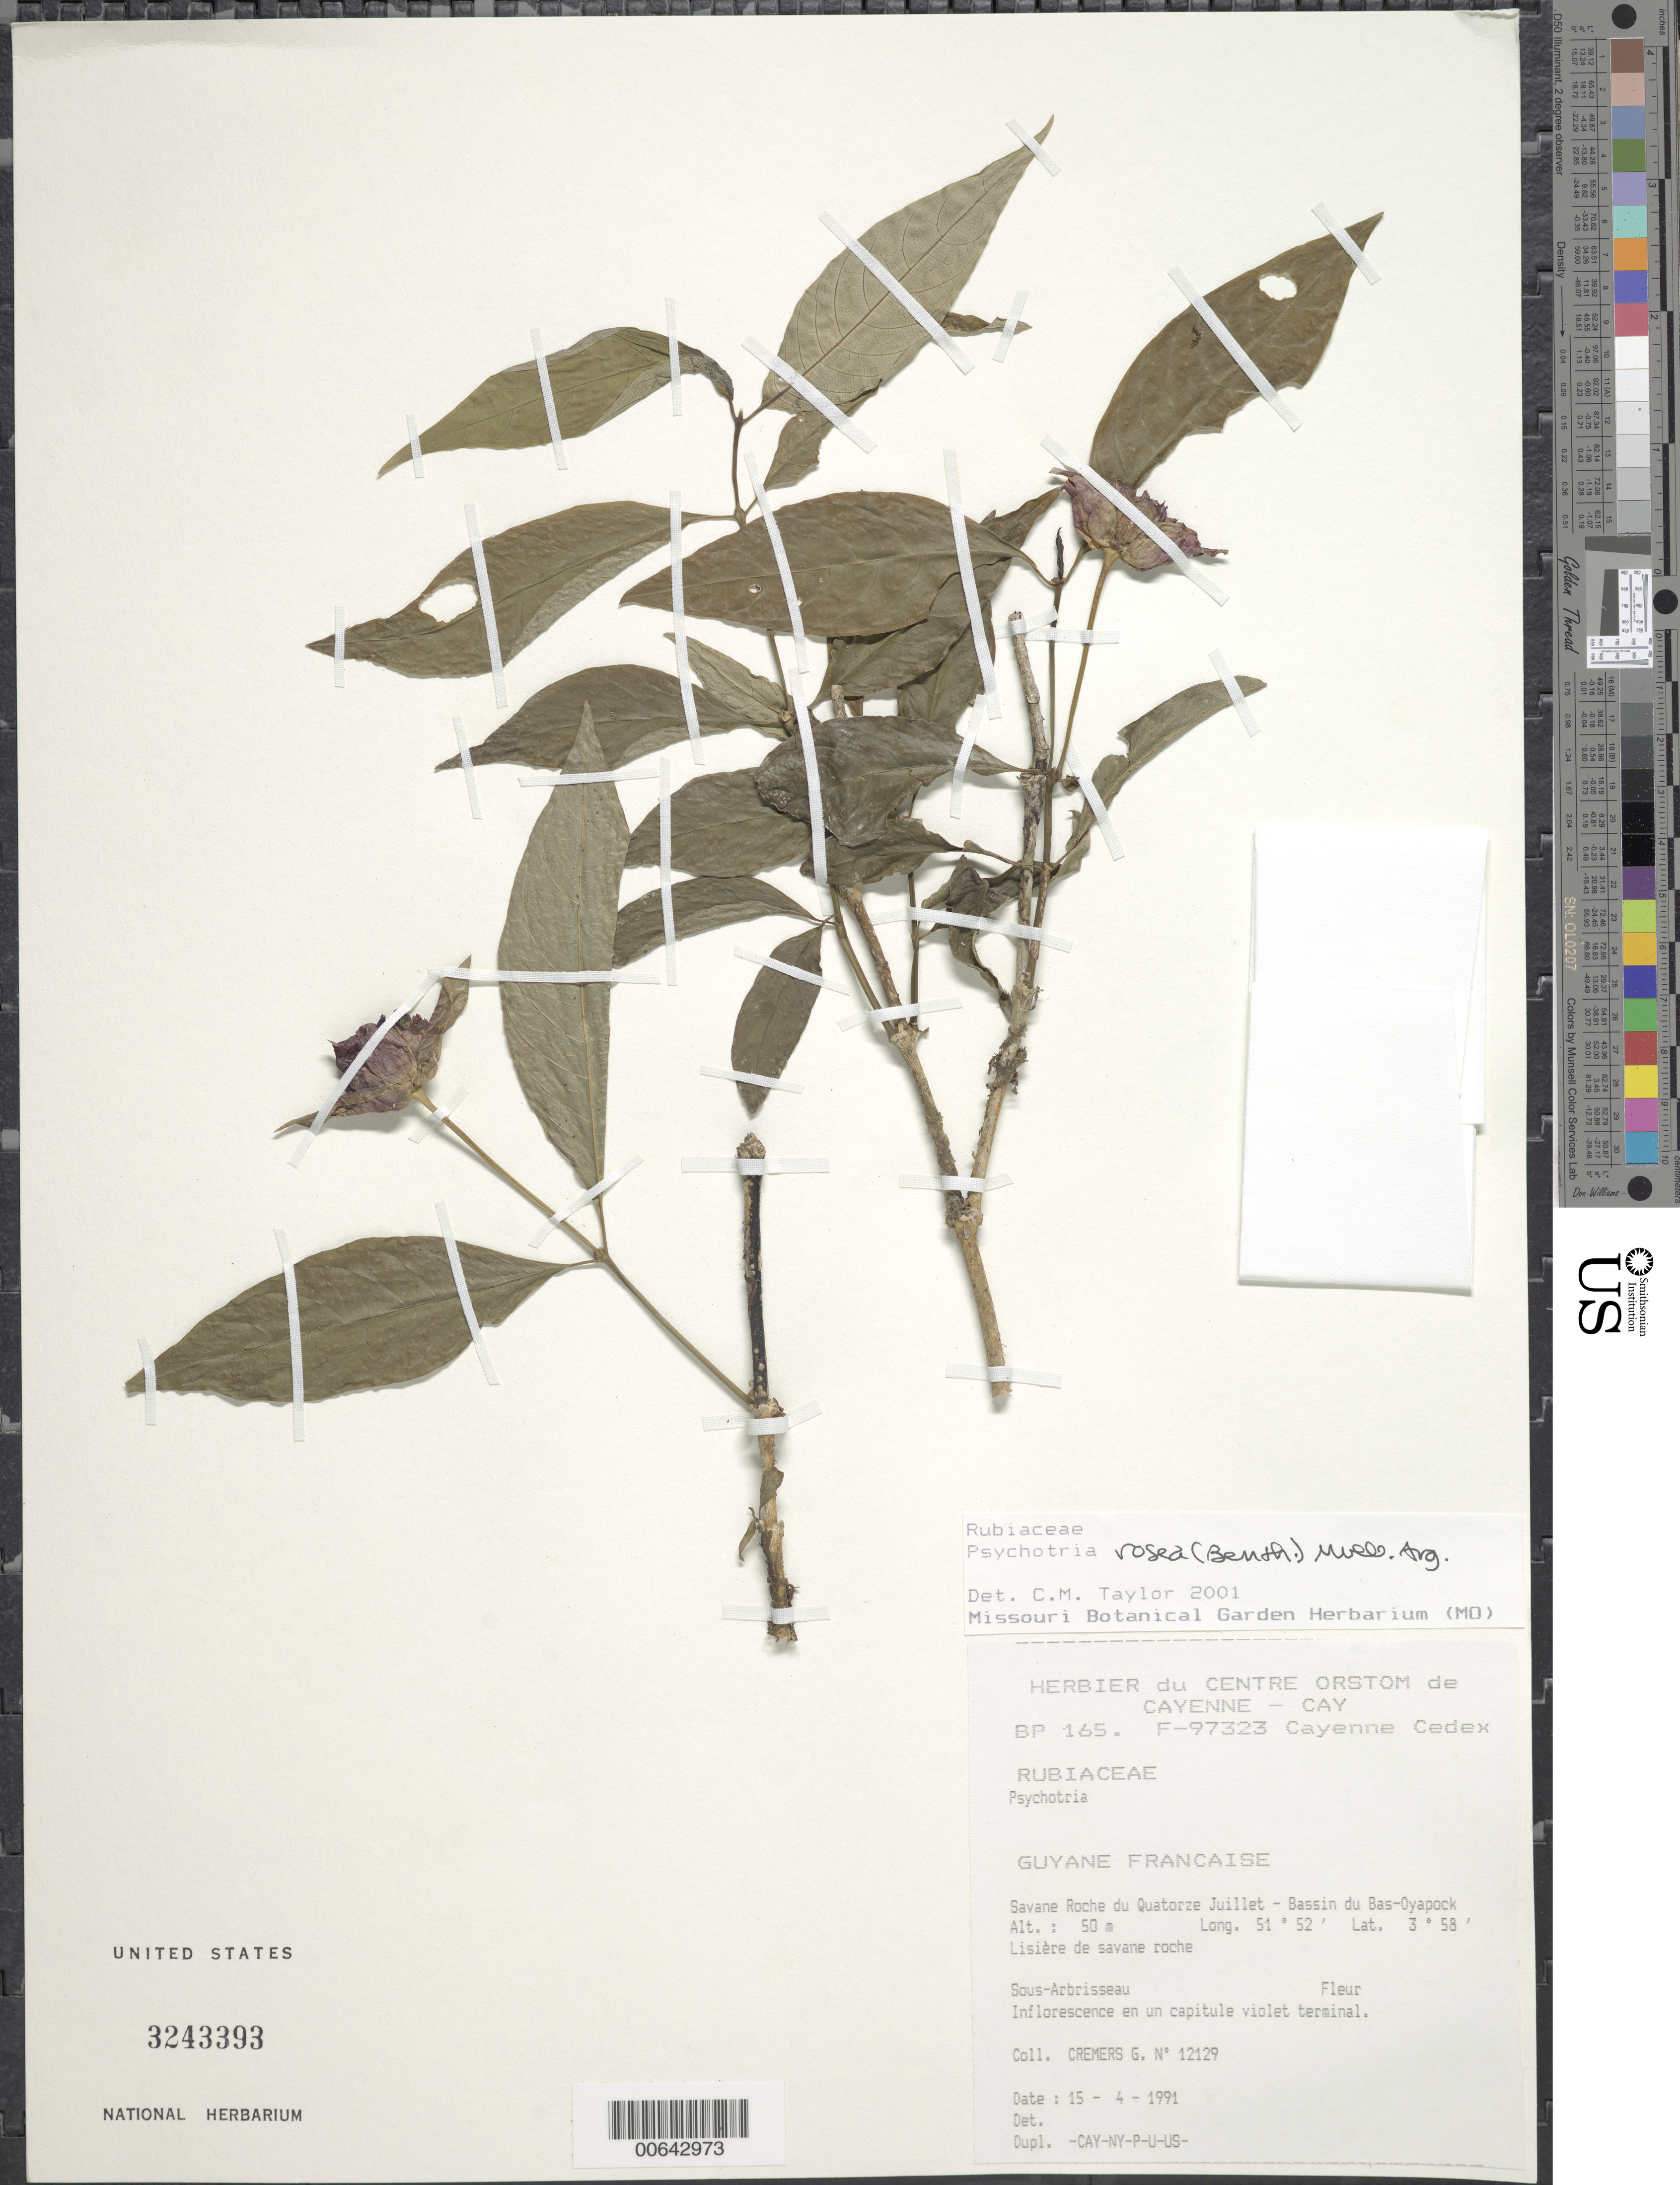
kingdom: Plantae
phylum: Tracheophyta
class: Magnoliopsida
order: Gentianales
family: Rubiaceae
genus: Psychotria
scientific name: Psychotria rosea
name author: (Benth.) Müll. Arg.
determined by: Taylor, Charlotte M.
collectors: G. Cremers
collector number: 12129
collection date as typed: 15-Apr-91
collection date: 1991-04-15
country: French Guiana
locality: Savane Roche du Quatorze Juillet, Bassin du Bas-Oyapock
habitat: Lisière de savane roche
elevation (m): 50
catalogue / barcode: US 3243393